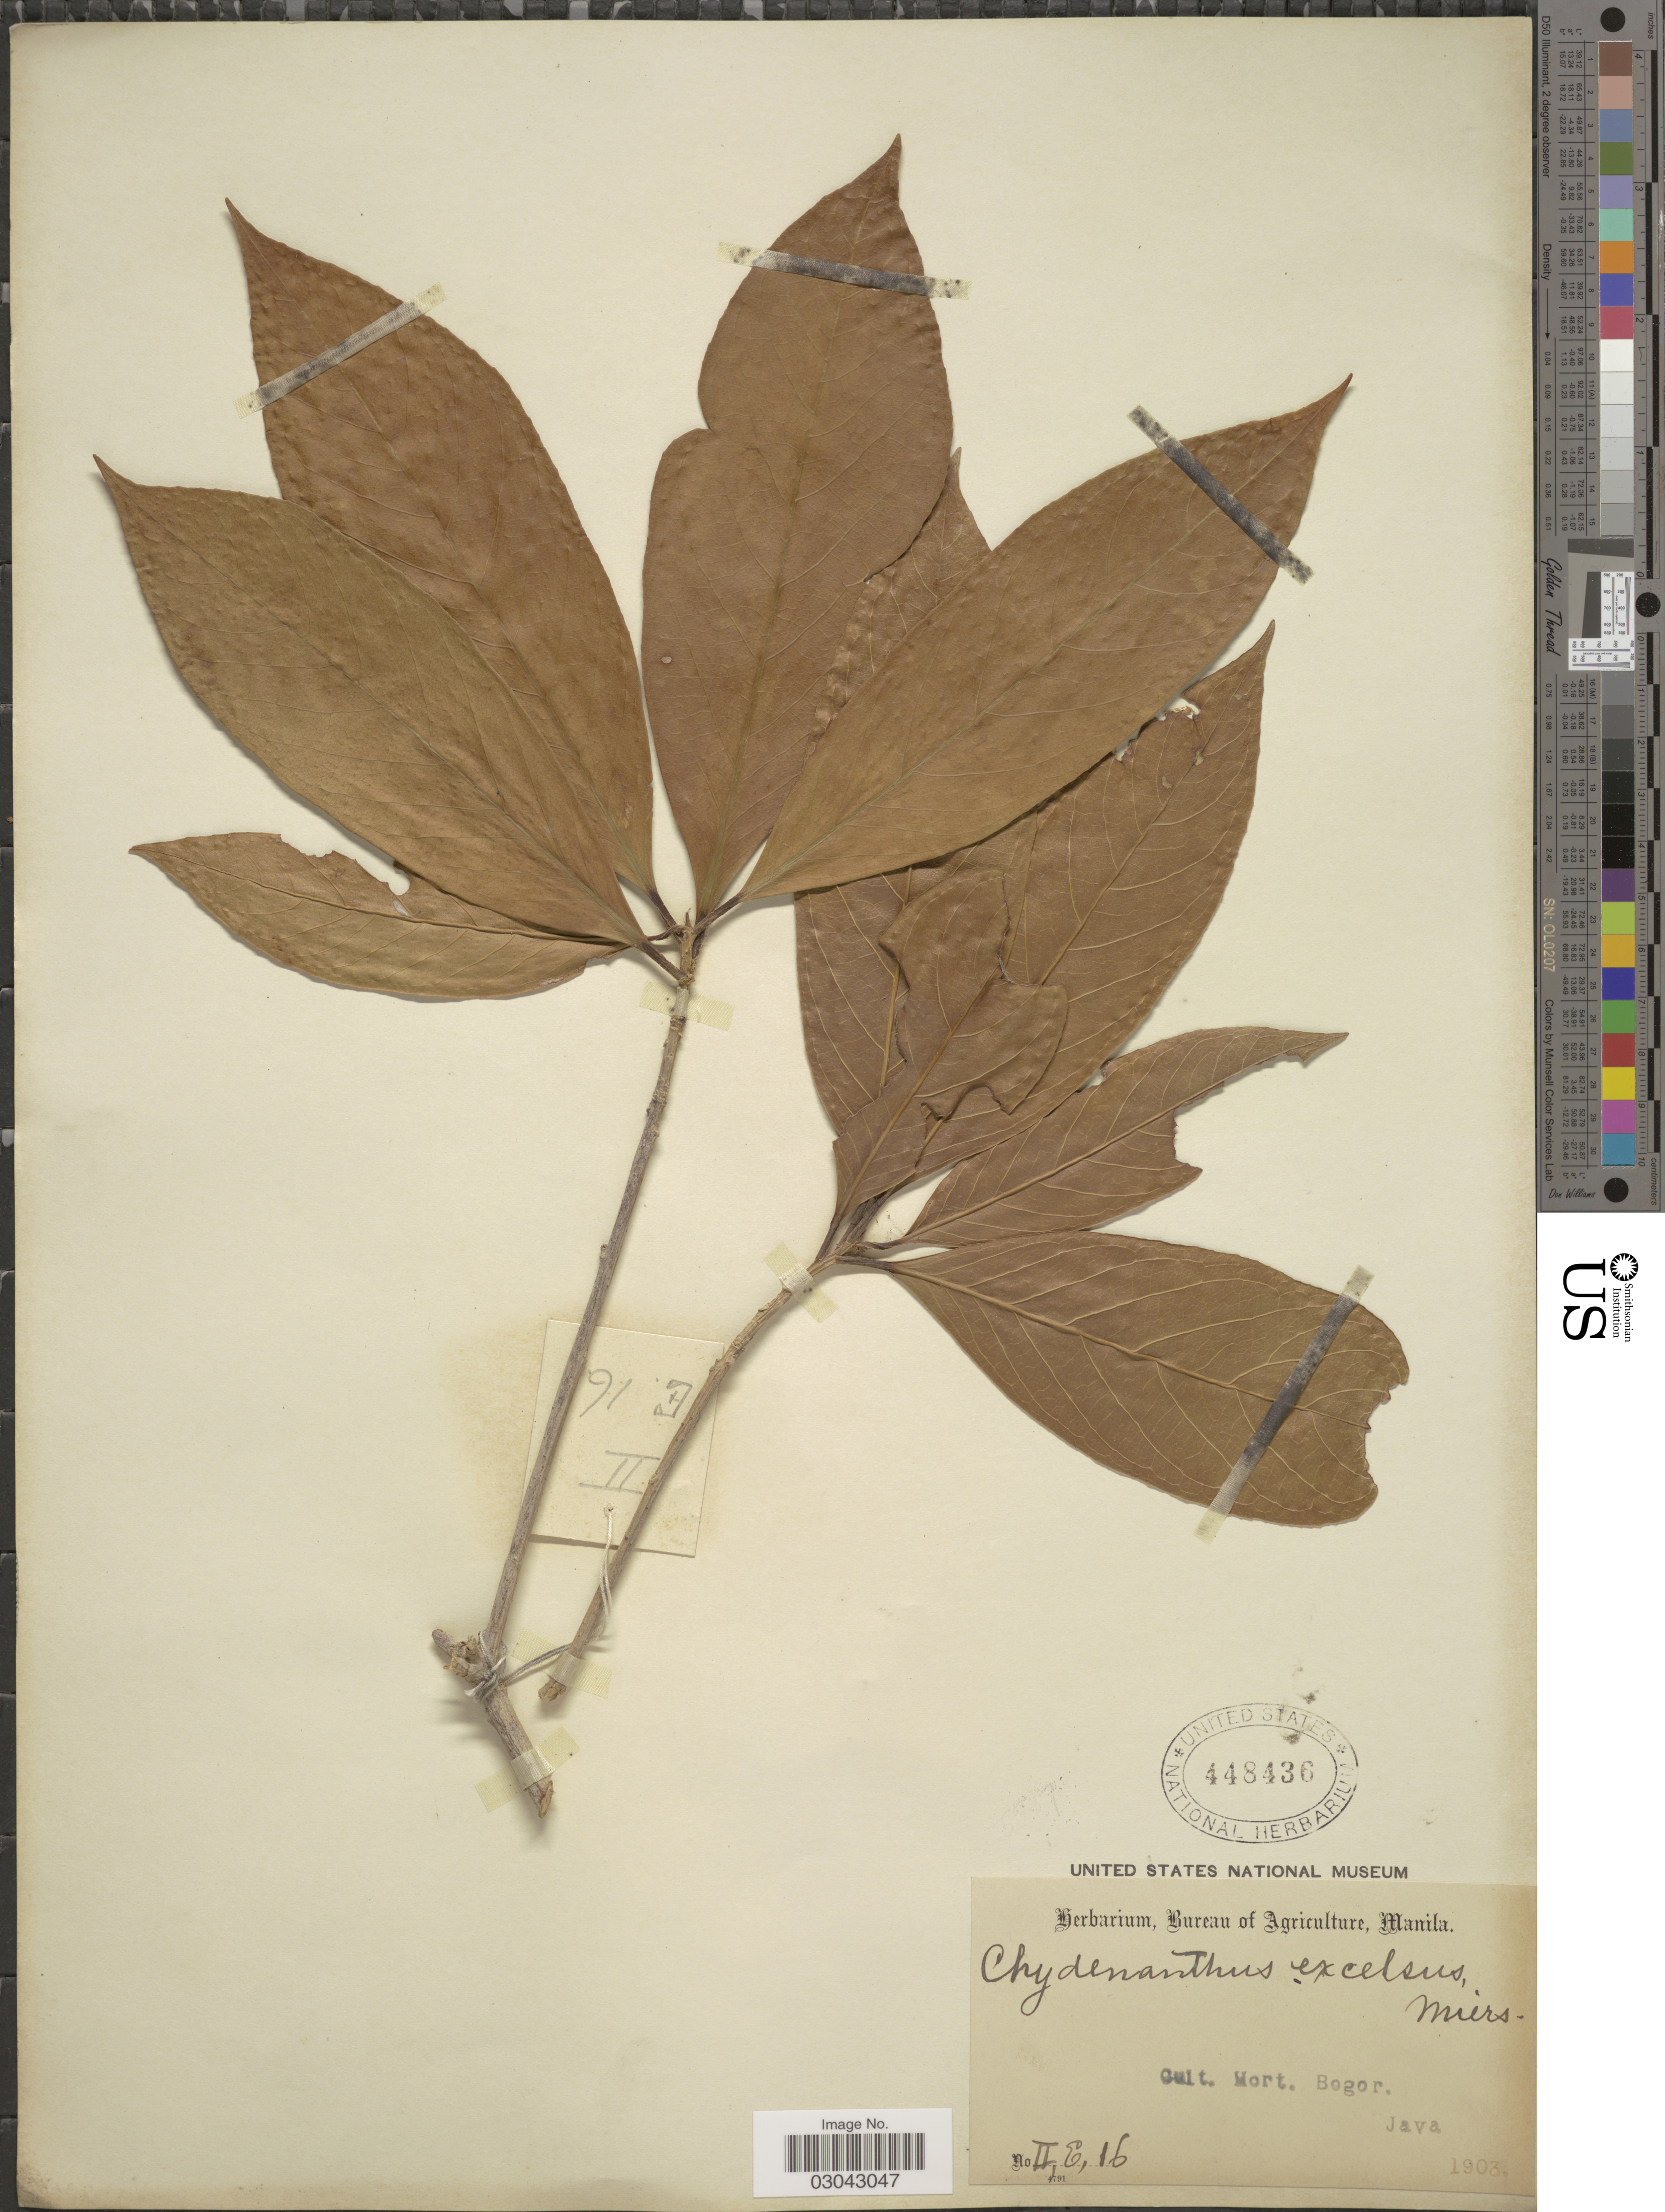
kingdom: Plantae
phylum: Tracheophyta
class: Magnoliopsida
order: Ericales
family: Lecythidaceae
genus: Chydenanthus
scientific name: Chydenanthus excelsus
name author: Miers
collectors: Ex herb. Bureau of Agriculture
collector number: II,E,16?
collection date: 1903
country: Indonesia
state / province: Java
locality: Cult. Hort. Bogor.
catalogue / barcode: US 448436